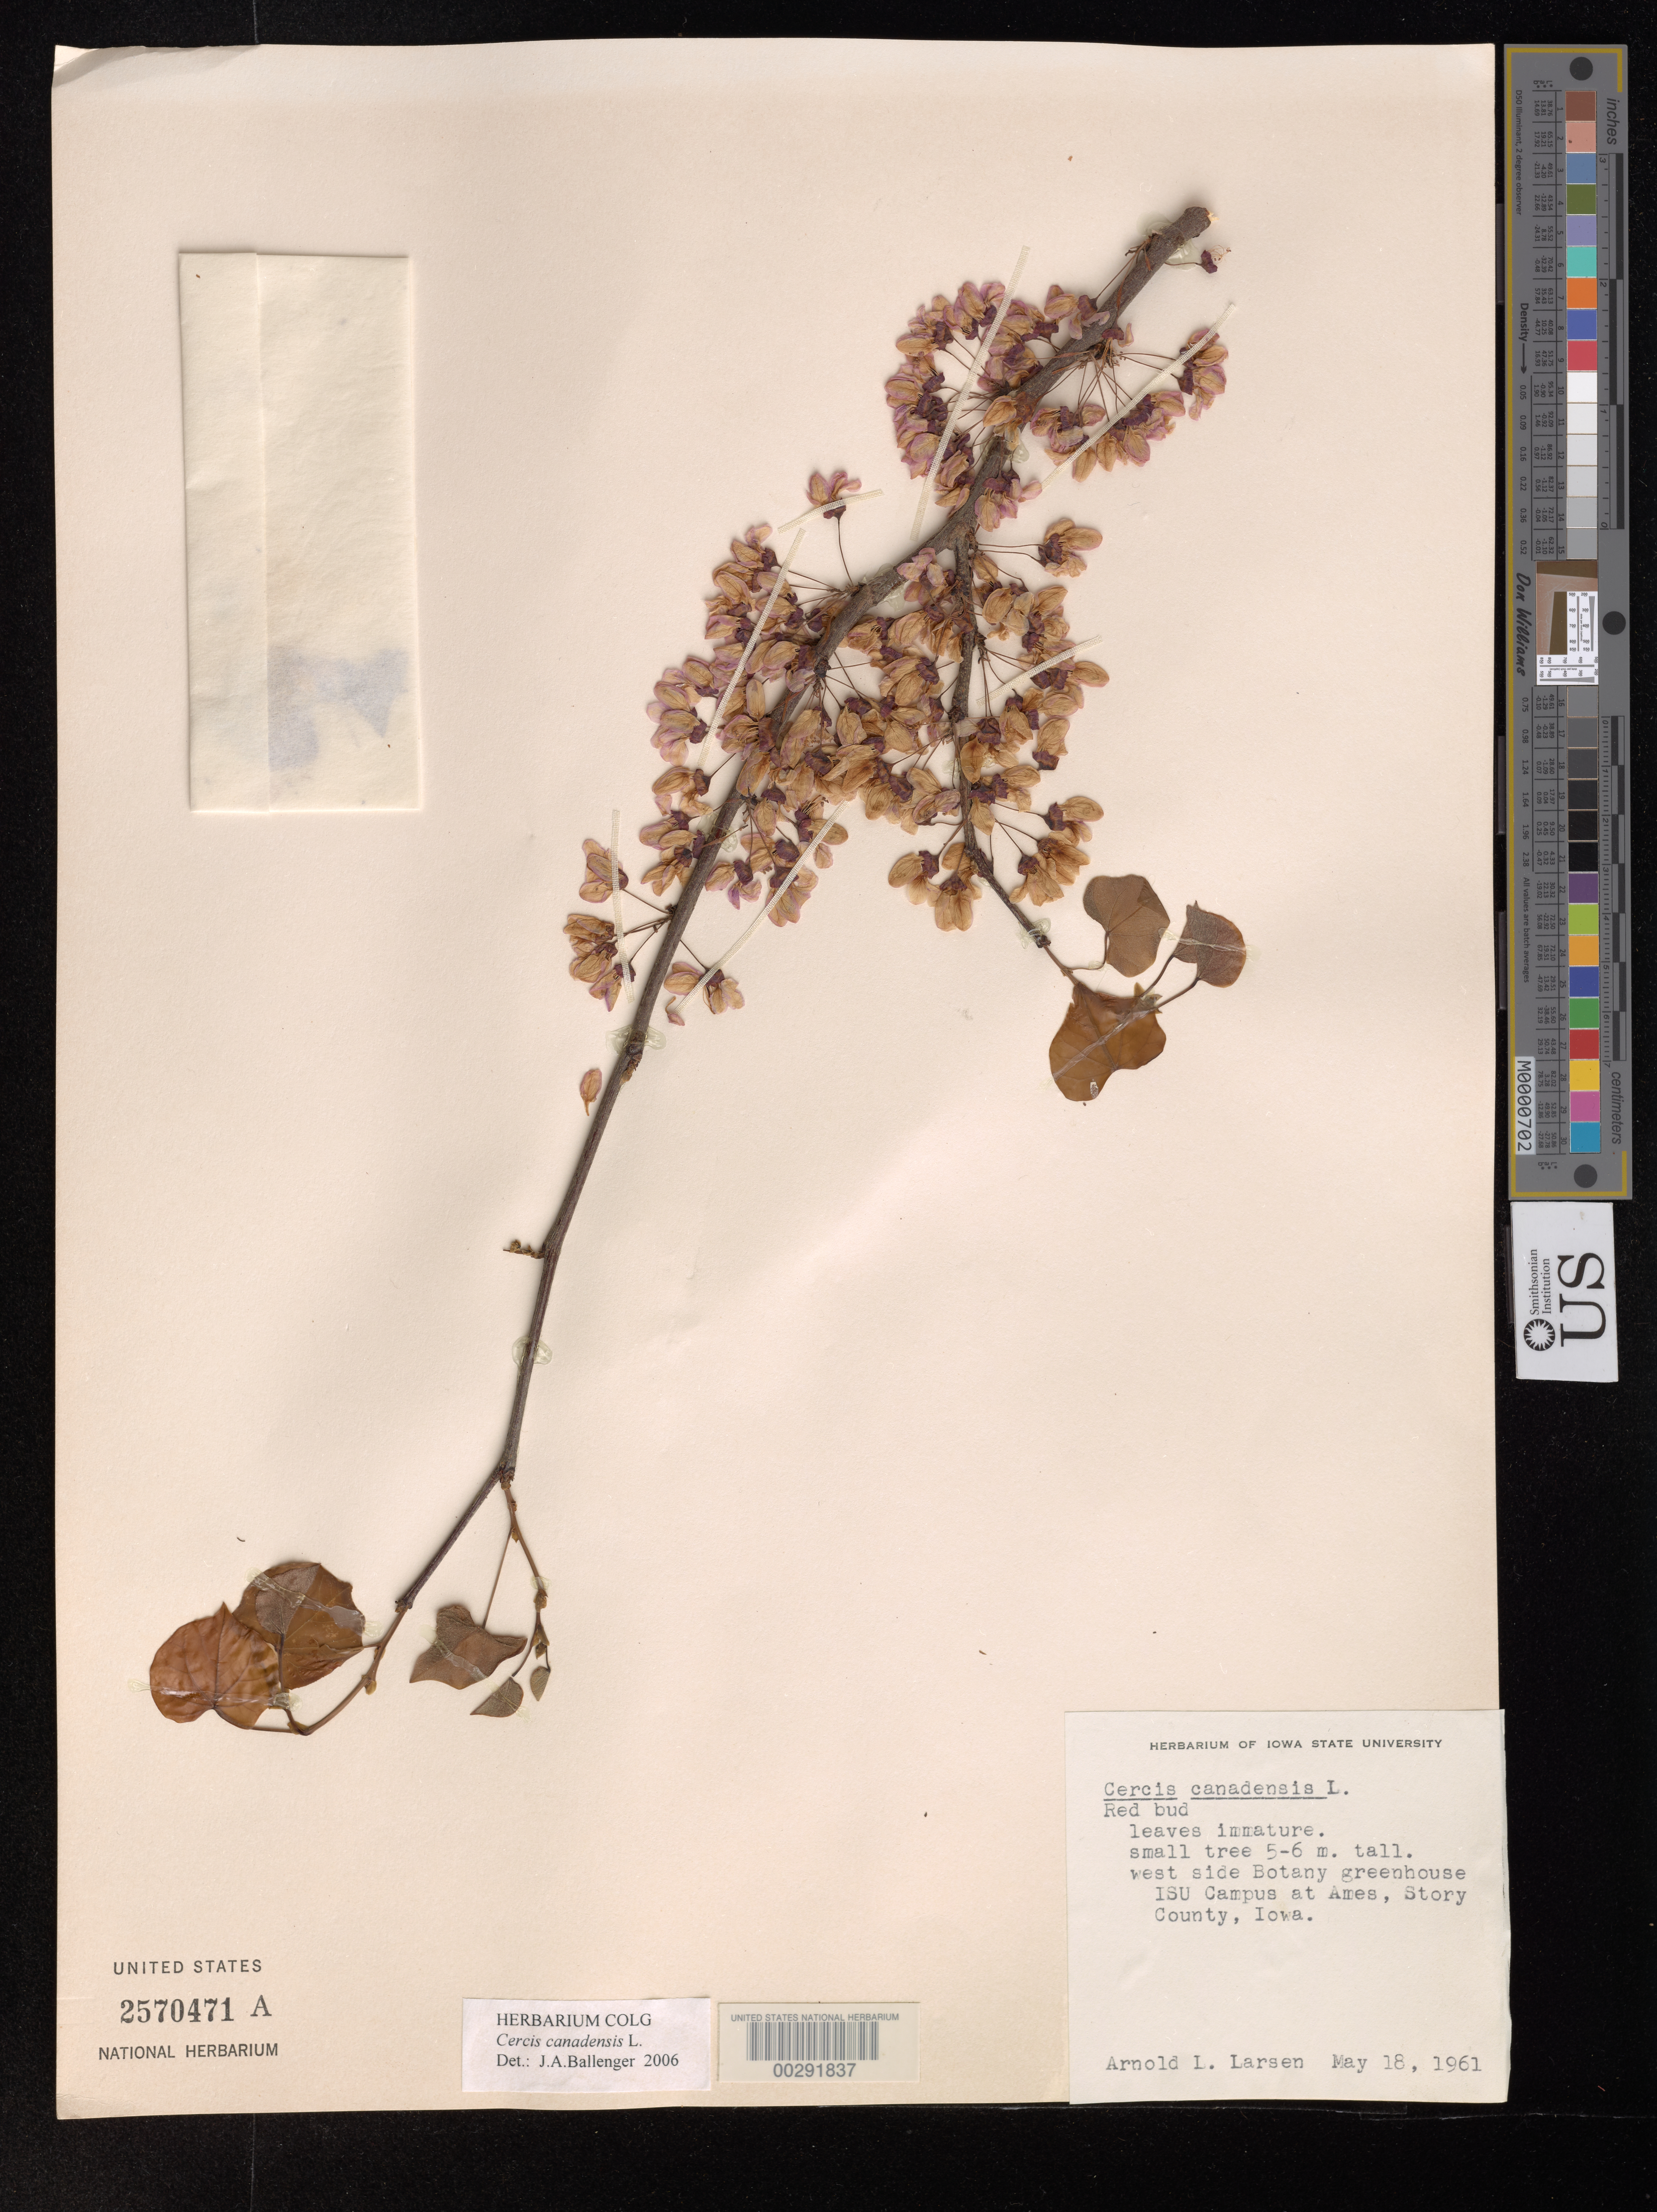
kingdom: Plantae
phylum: Tracheophyta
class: Magnoliopsida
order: Fabales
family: Fabaceae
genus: Cercis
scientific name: Cercis canadensis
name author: L.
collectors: A. Larsen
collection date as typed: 18 May 1961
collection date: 1961-05-18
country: United States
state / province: Iowa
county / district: Story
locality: W side botany greenhouse isu campus at ames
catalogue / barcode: US 2570471A